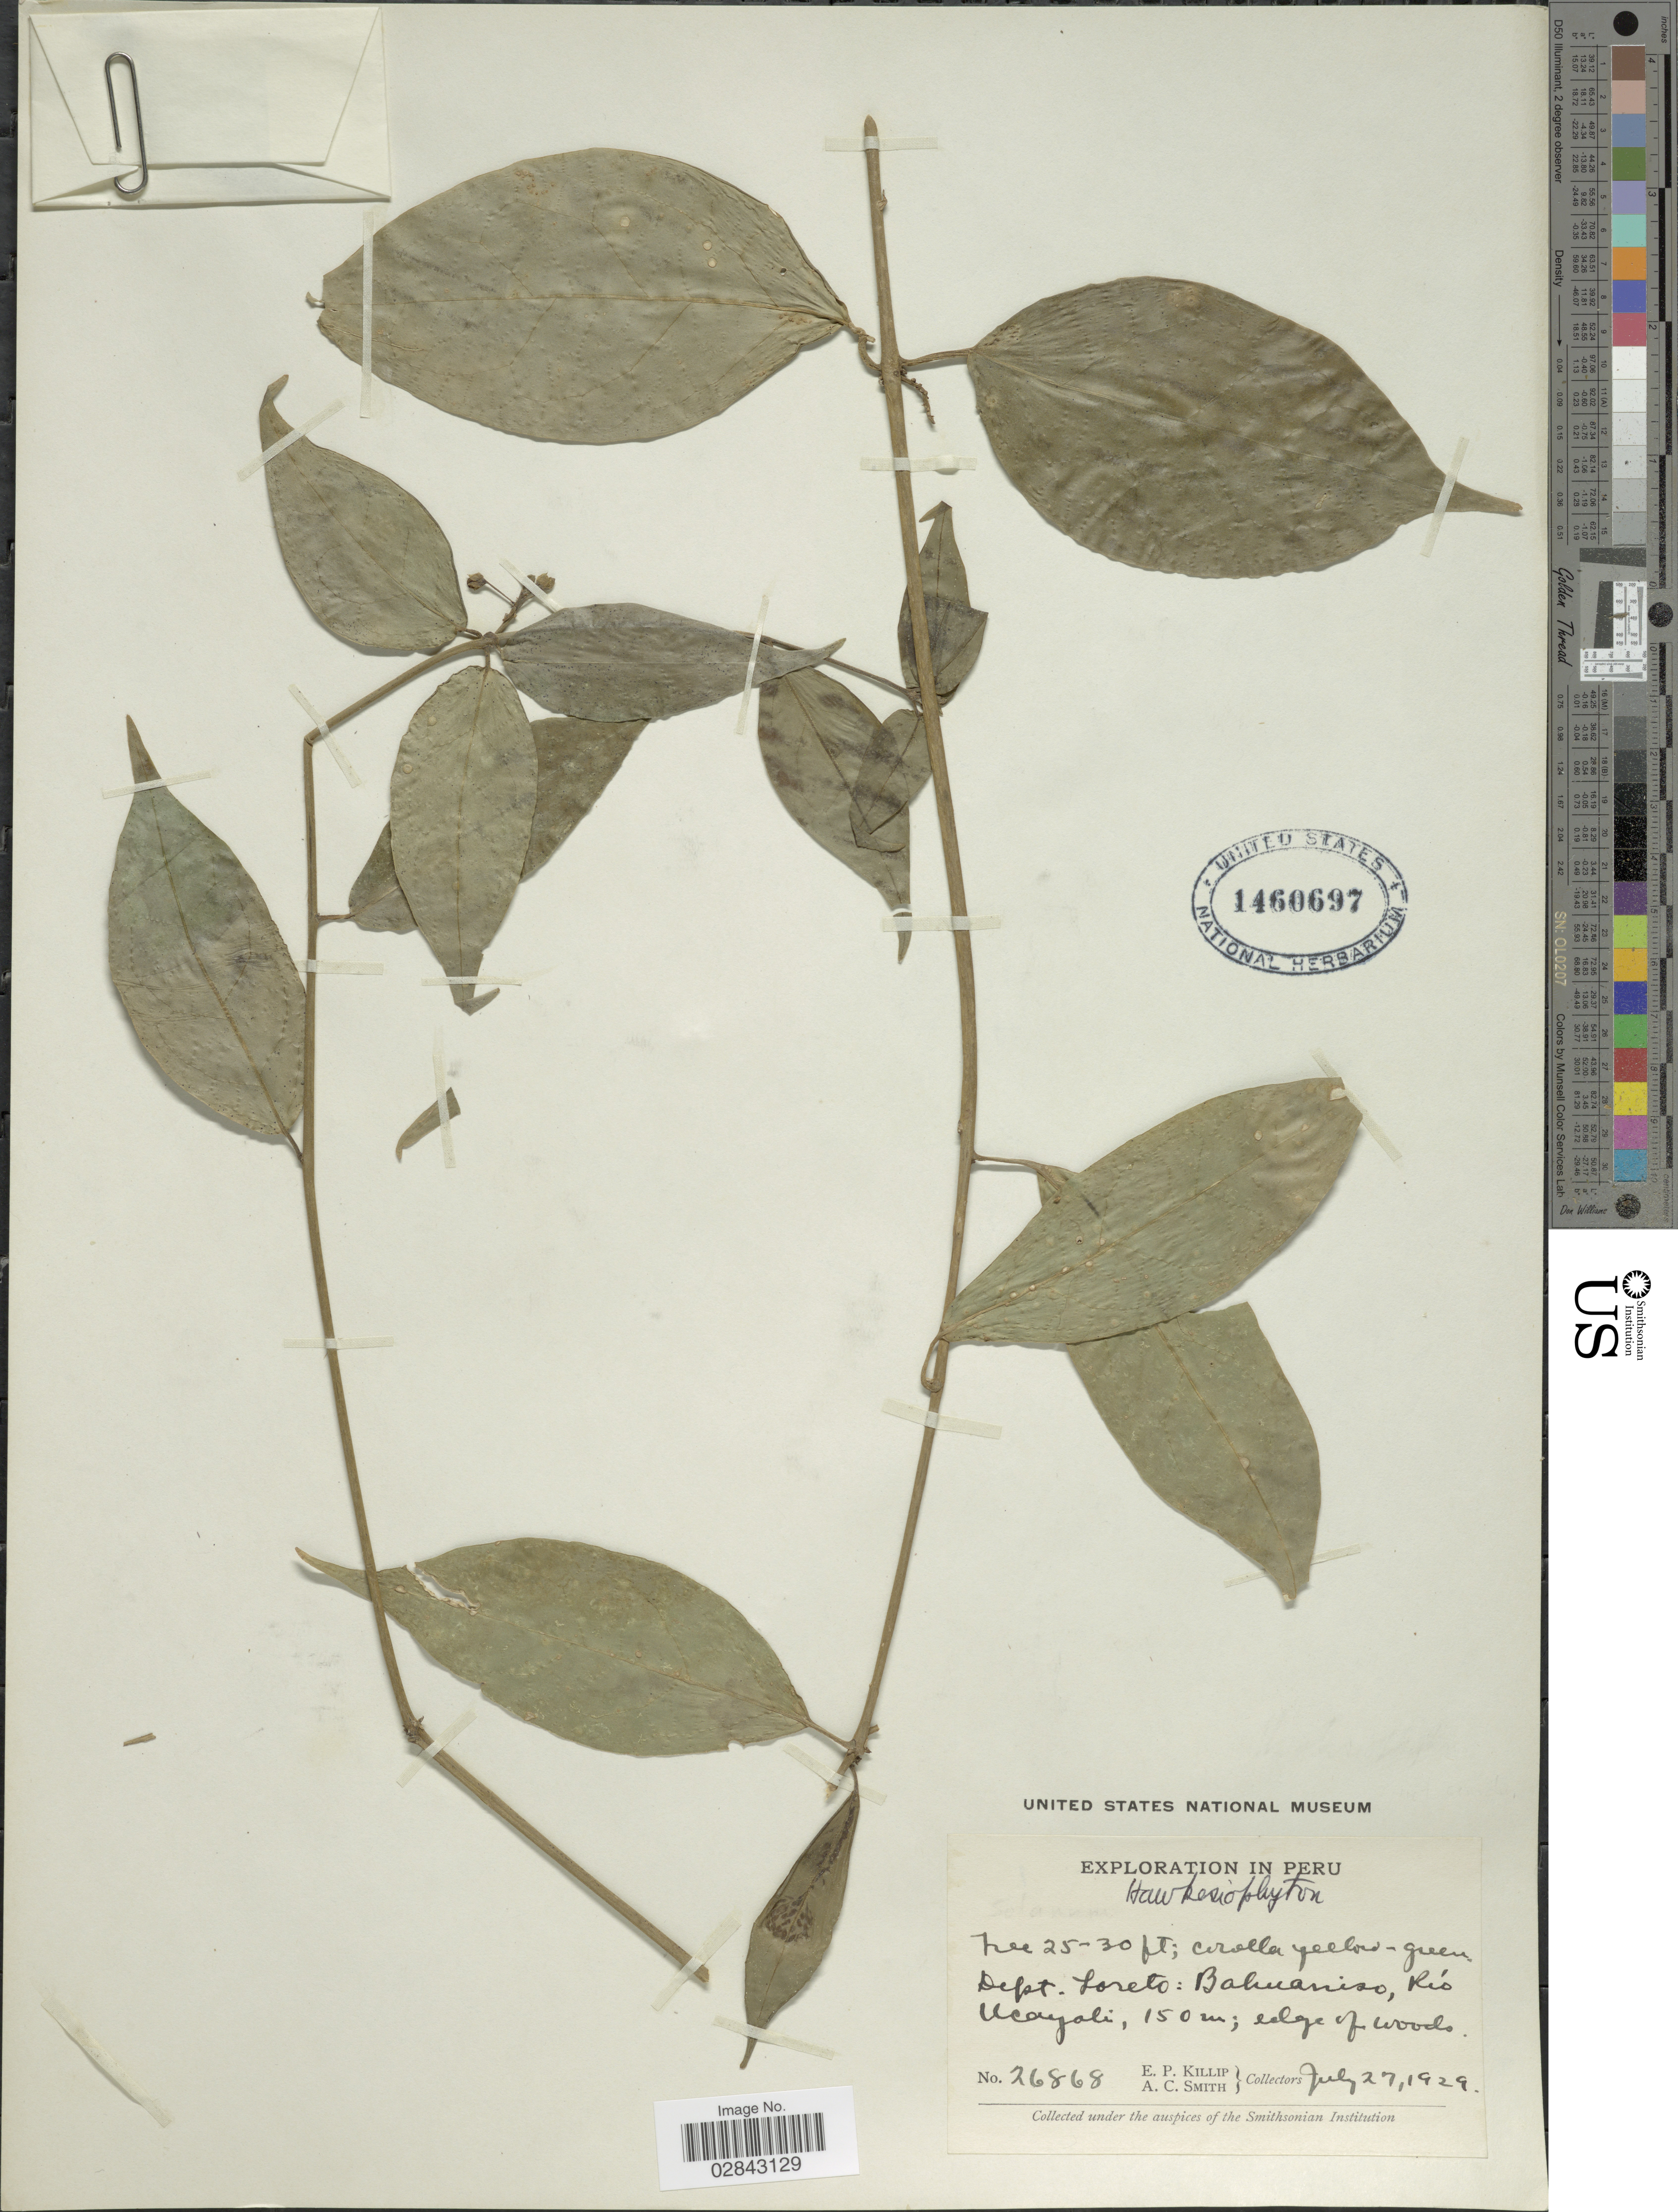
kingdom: Plantae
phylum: Tracheophyta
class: Magnoliopsida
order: Solanales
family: Solanaceae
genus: Markea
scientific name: Markea ulei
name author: (Dammer) Cuatrec.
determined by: Nee, Michael H.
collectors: E. P. Killip & A. C. Smith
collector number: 26868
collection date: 1929-07-27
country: Peru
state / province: Loreto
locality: Dept. Loreto: Bahuaniso, Río Ucayali.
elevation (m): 150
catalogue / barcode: US 1460697